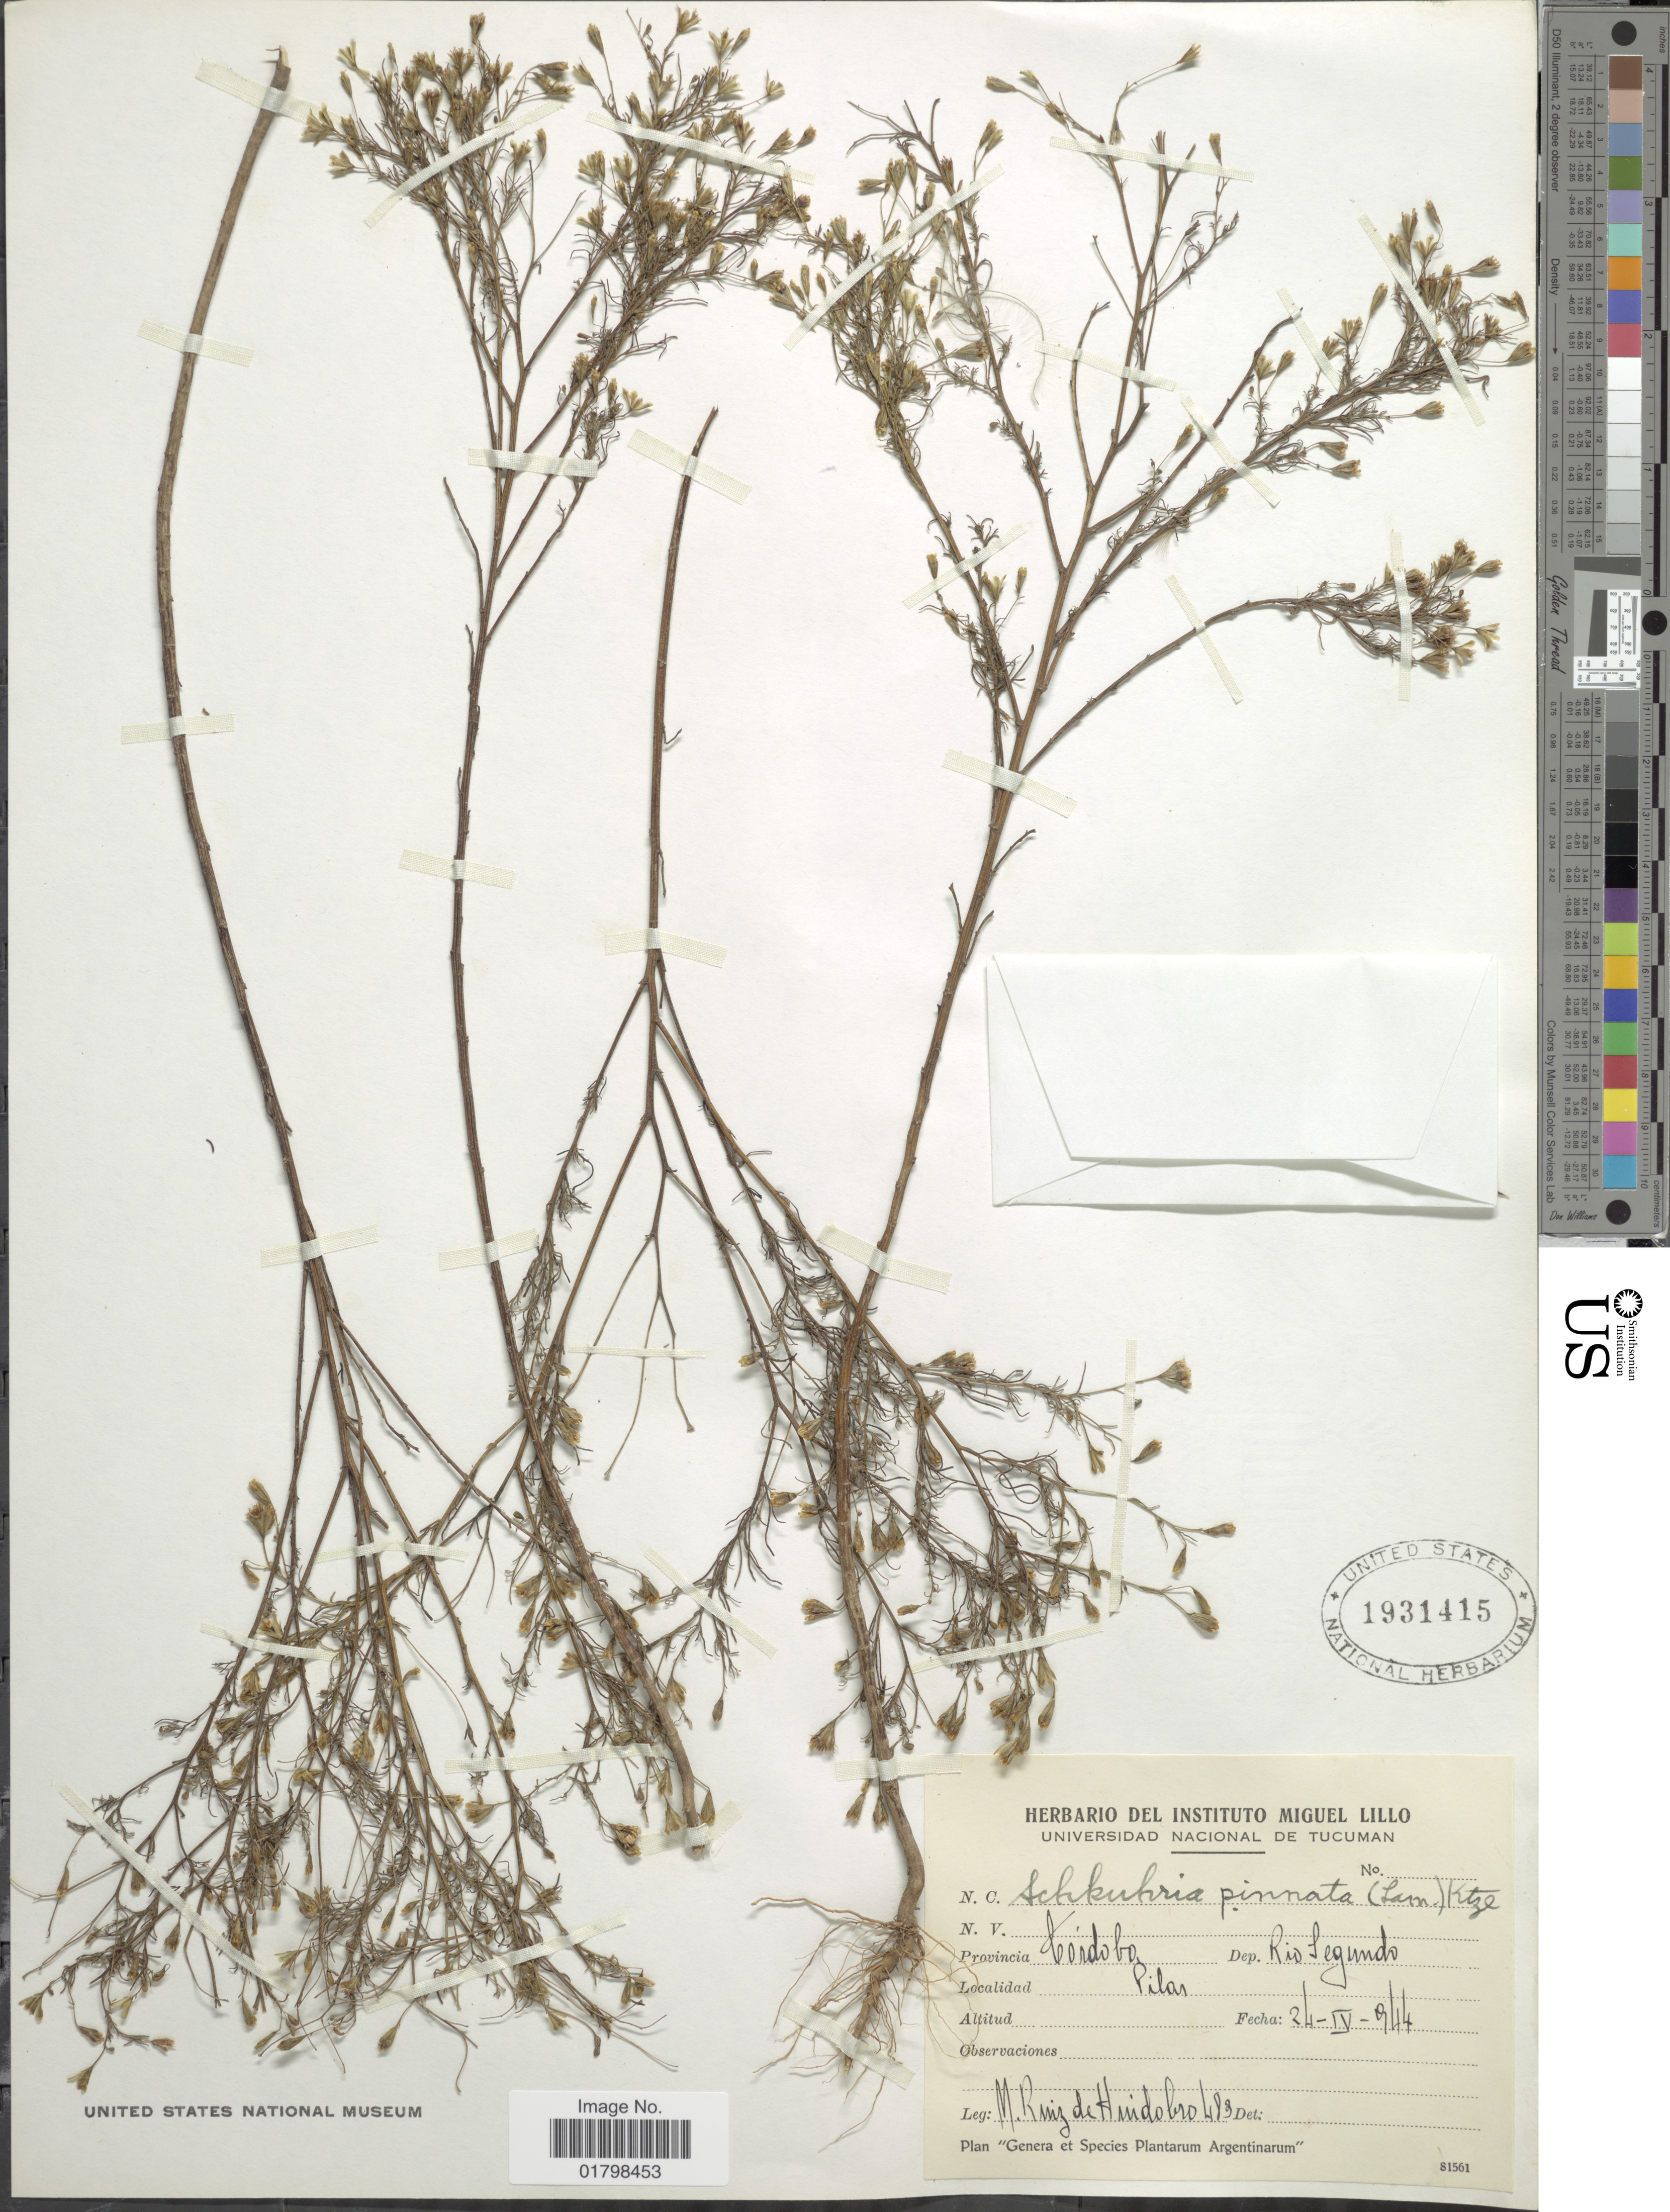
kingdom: Plantae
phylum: Tracheophyta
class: Magnoliopsida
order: Asterales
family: Asteraceae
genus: Schkuhria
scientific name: Schkuhria pinnata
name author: (Lam.) Kuntze ex Thell.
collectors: M. Ruiz Huidobro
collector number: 483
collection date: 1944-04-24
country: Argentina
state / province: Cordoba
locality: Dep. Rio Segundo, Pilan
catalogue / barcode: US 1931414